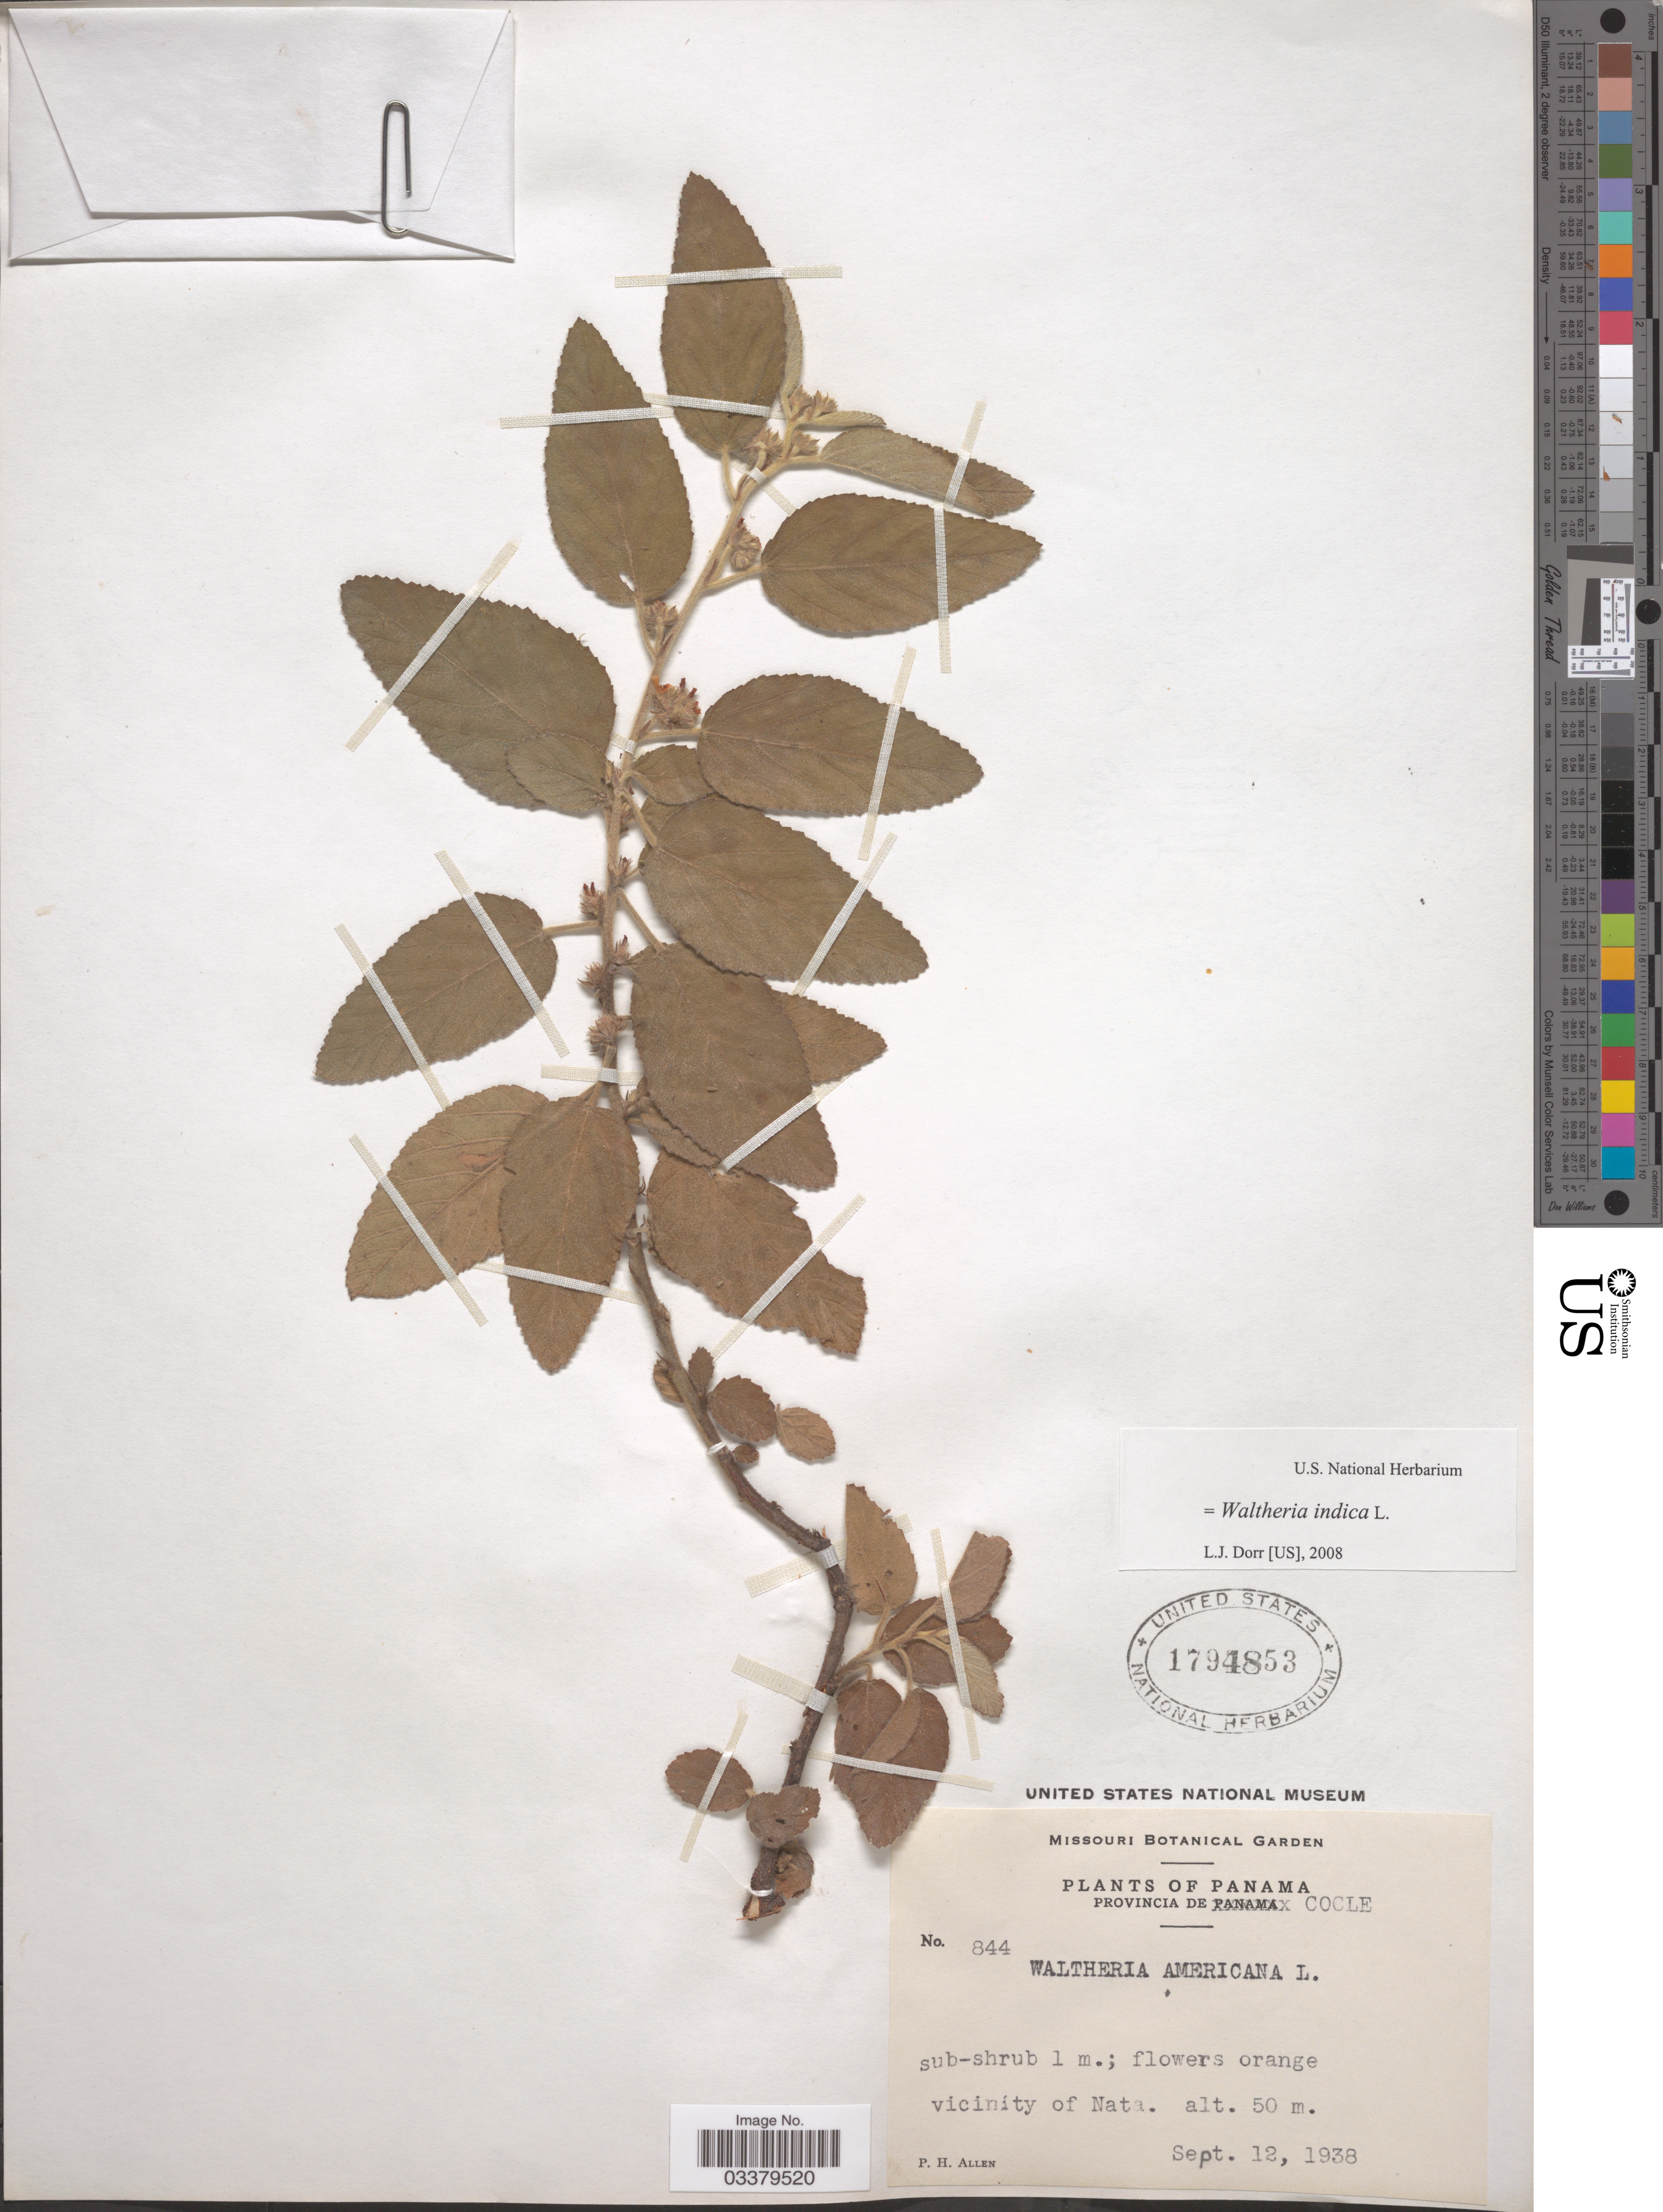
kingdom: Plantae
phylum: Tracheophyta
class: Magnoliopsida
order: Malvales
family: Malvaceae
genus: Waltheria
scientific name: Waltheria indica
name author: L.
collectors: P. H. Allen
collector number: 844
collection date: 1938-09-12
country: Panama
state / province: Coclé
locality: Vicinity of Nata.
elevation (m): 50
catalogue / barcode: US 1794853